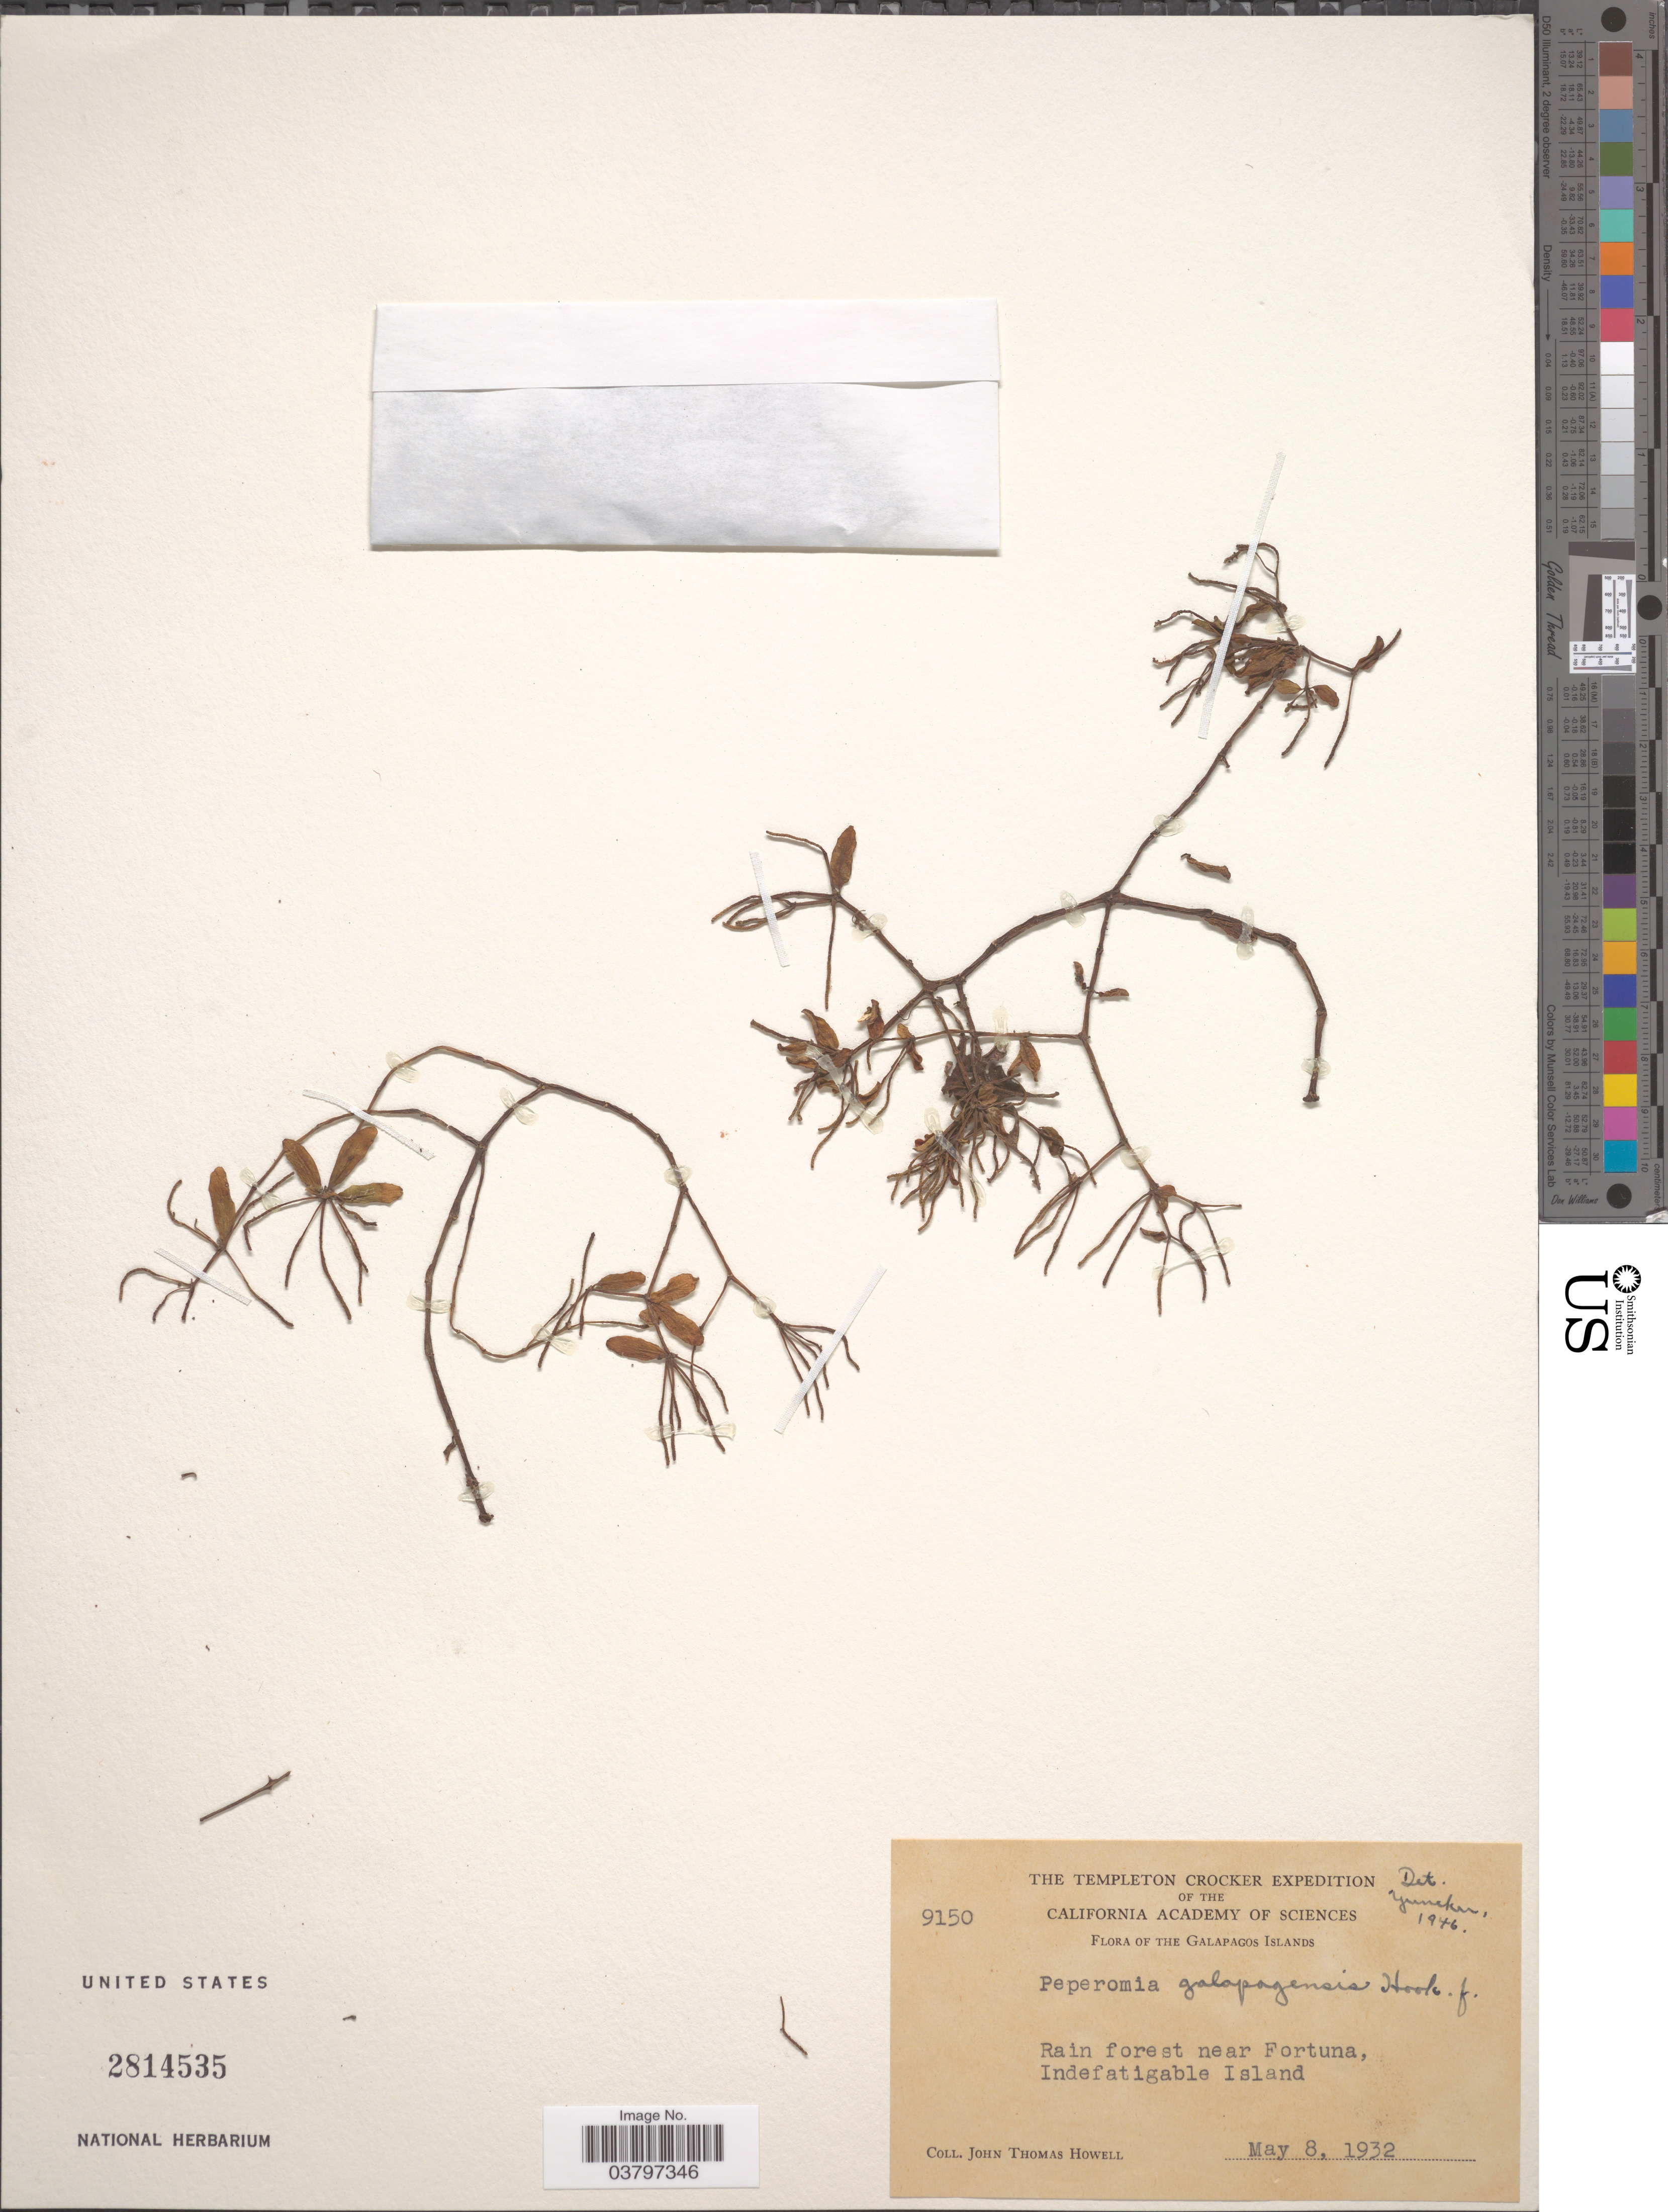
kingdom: Plantae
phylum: Tracheophyta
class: Magnoliopsida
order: Piperales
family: Piperaceae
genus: Peperomia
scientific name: Peperomia galapagensis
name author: Hook. f. ex Miq.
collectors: J. T. Howell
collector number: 9150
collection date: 1932-05-08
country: Ecuador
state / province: Colón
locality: The Galapagos Islands. Rainforest near Fortuna, Indefatigable Island.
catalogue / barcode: US 2814535